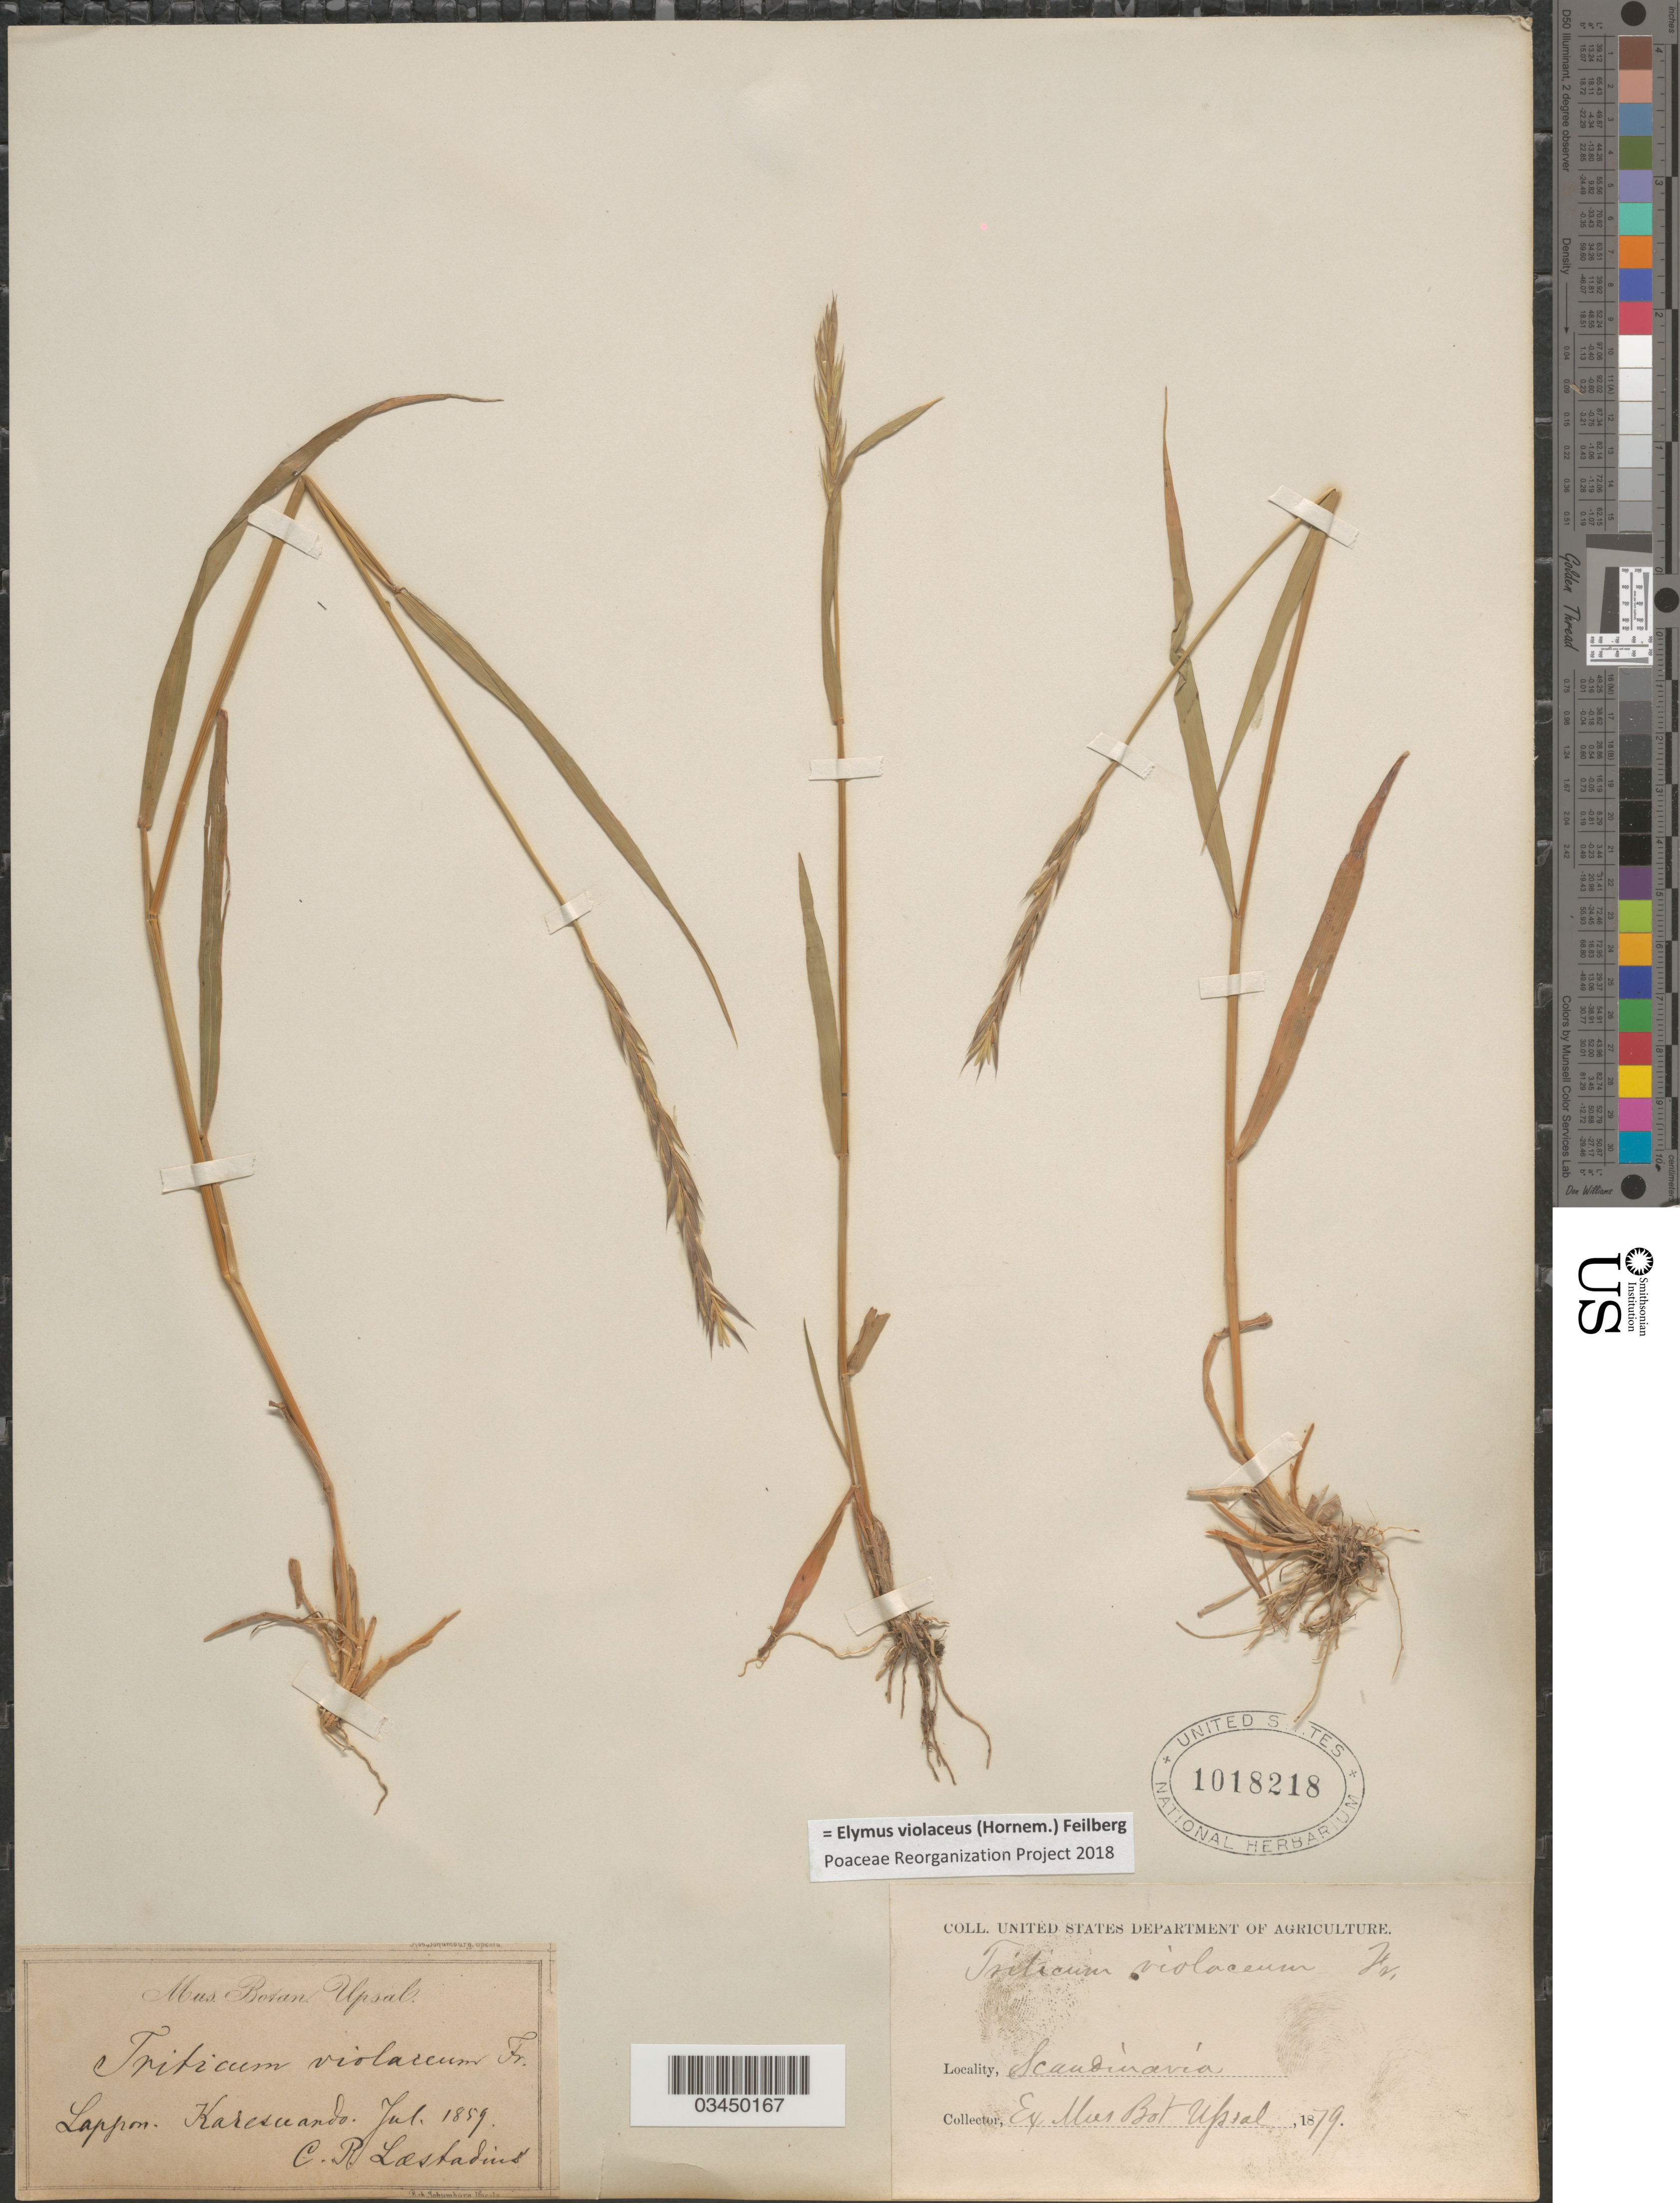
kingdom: Plantae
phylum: Tracheophyta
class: Liliopsida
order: Poales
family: Poaceae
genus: Elymus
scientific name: Elymus violaceus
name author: (Hornem.) Feilberg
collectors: C. Laestadius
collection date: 1859-07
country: Sweden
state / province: Uppsala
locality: Lappm. Karesuando. Scandinavia.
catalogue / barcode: US 1018218